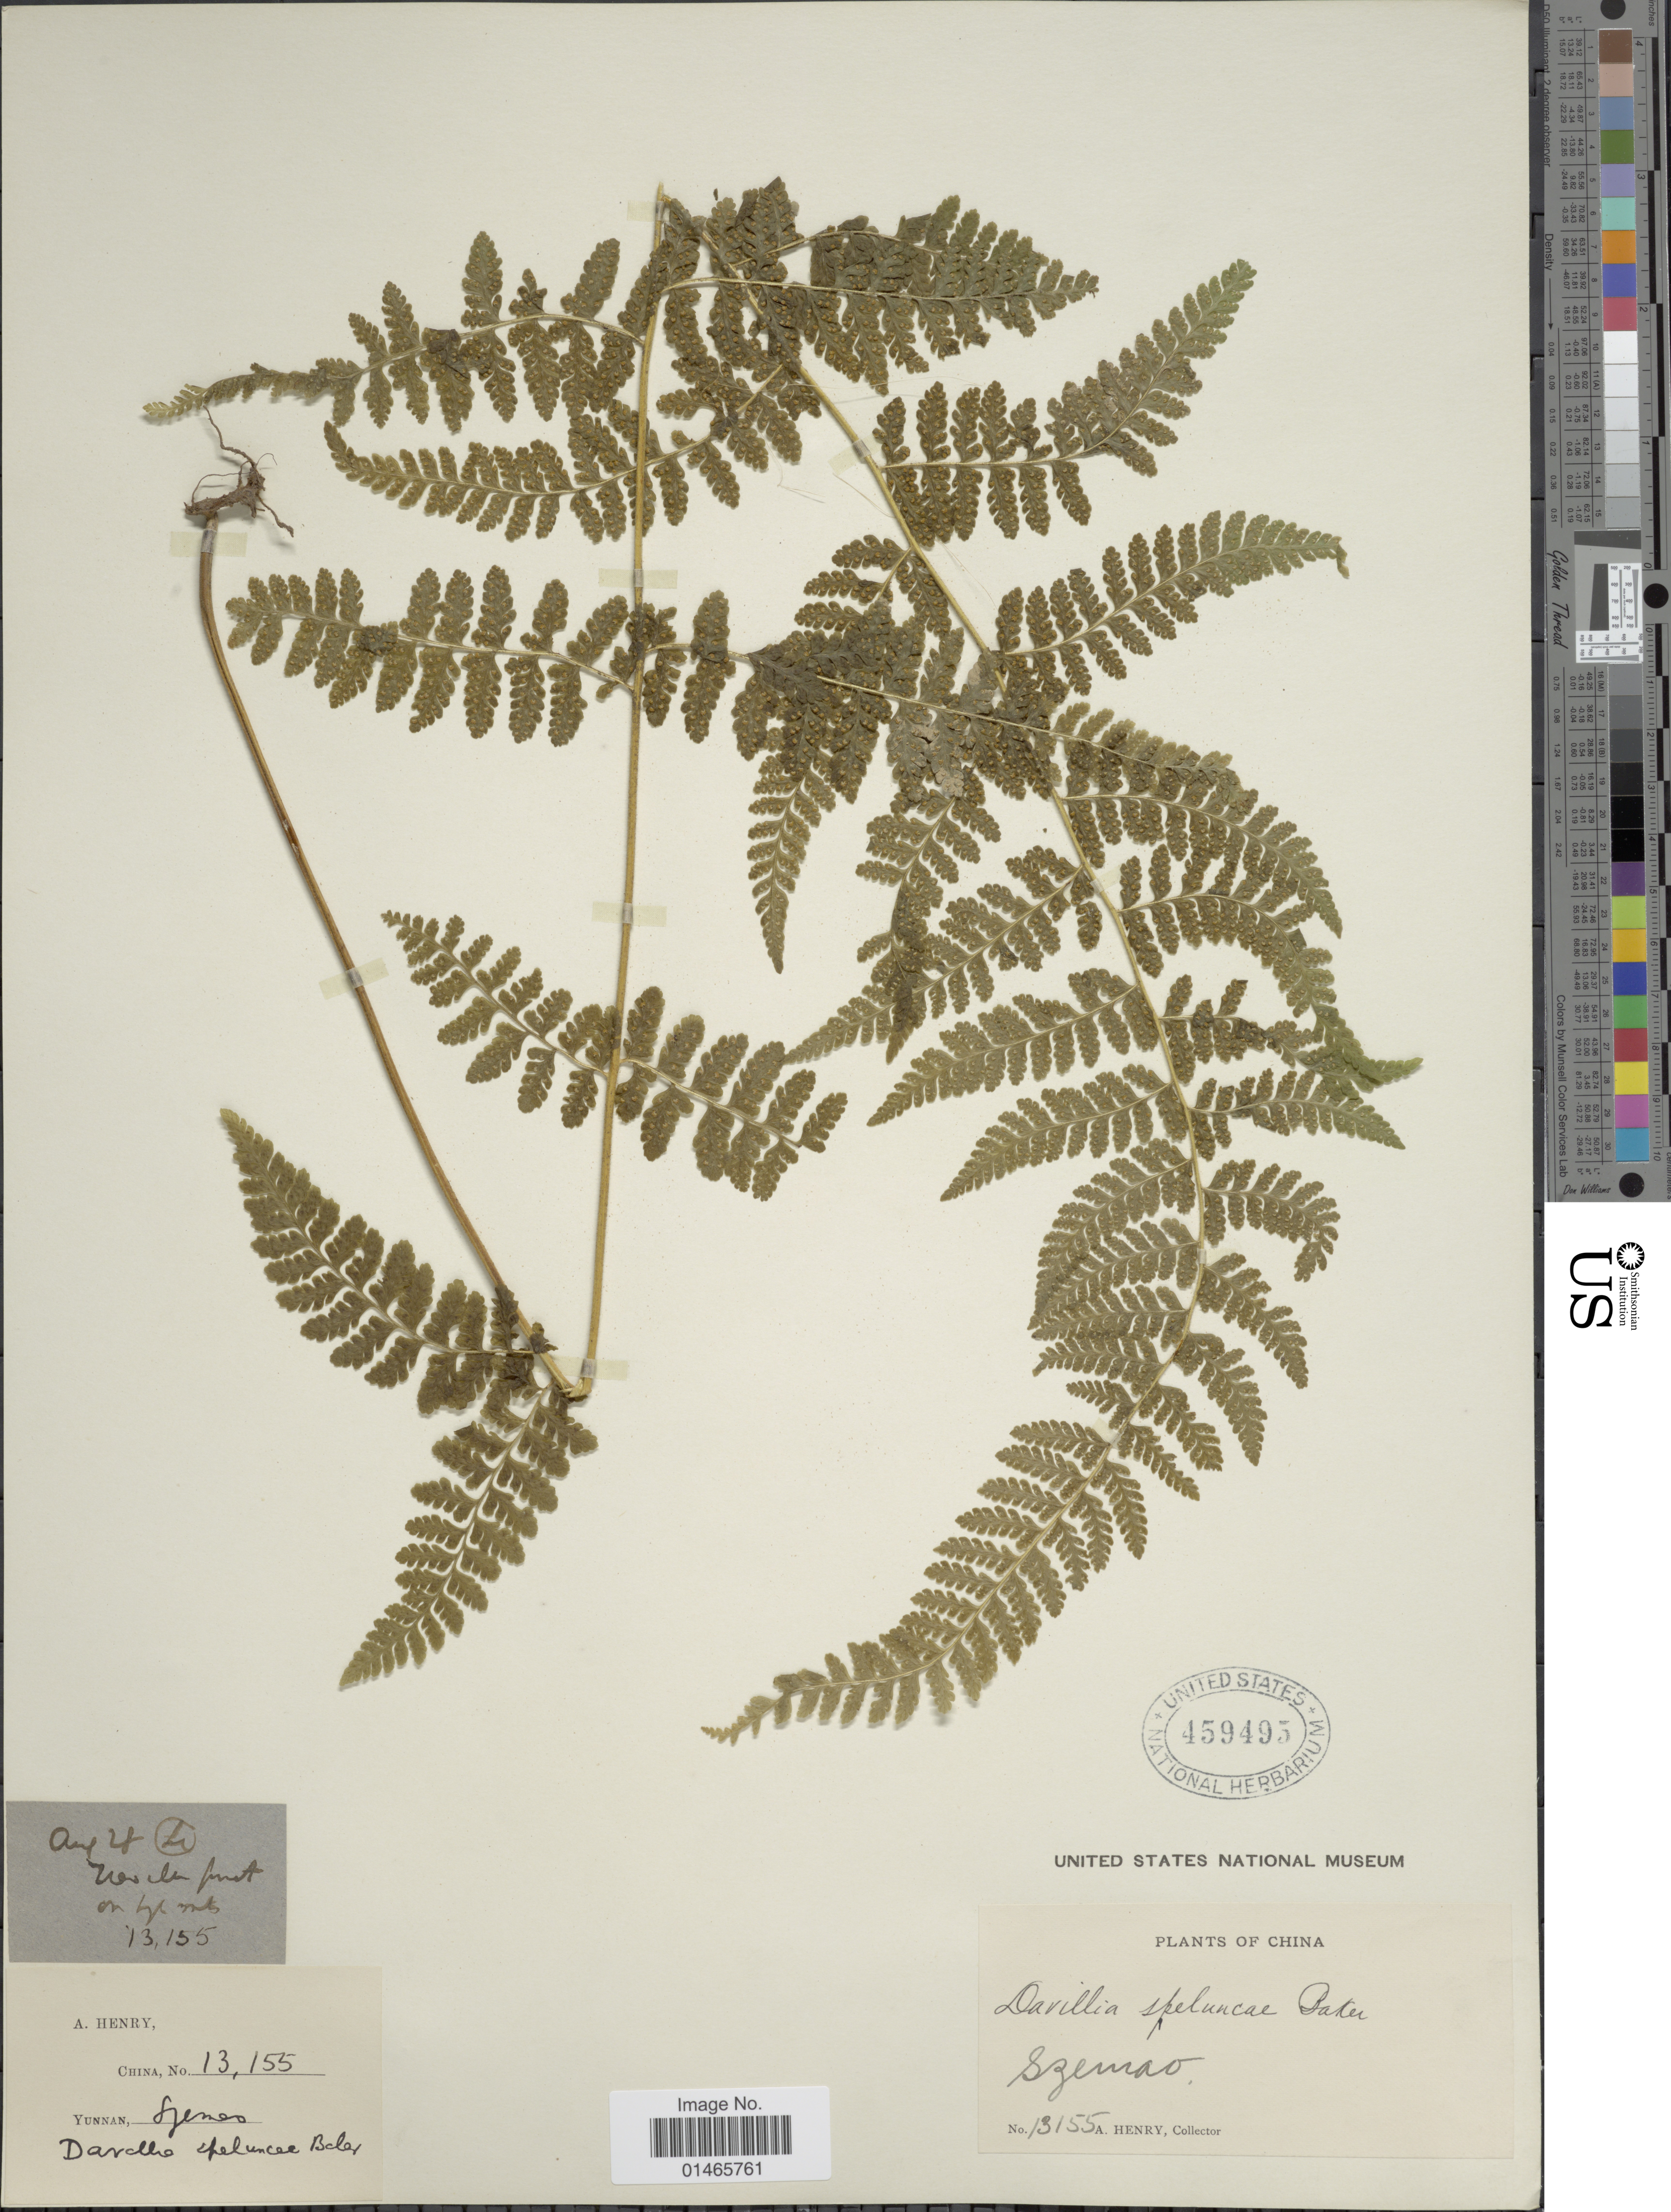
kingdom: Plantae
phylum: Tracheophyta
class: Polypodiopsida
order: Polypodiales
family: Dennstaedtiaceae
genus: Microlepia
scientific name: Microlepia speluncae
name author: (L.) T. Moore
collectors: A. Henry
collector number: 13155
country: China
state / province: Yunnan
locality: Plants of China, Szemao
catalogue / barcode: US 459495